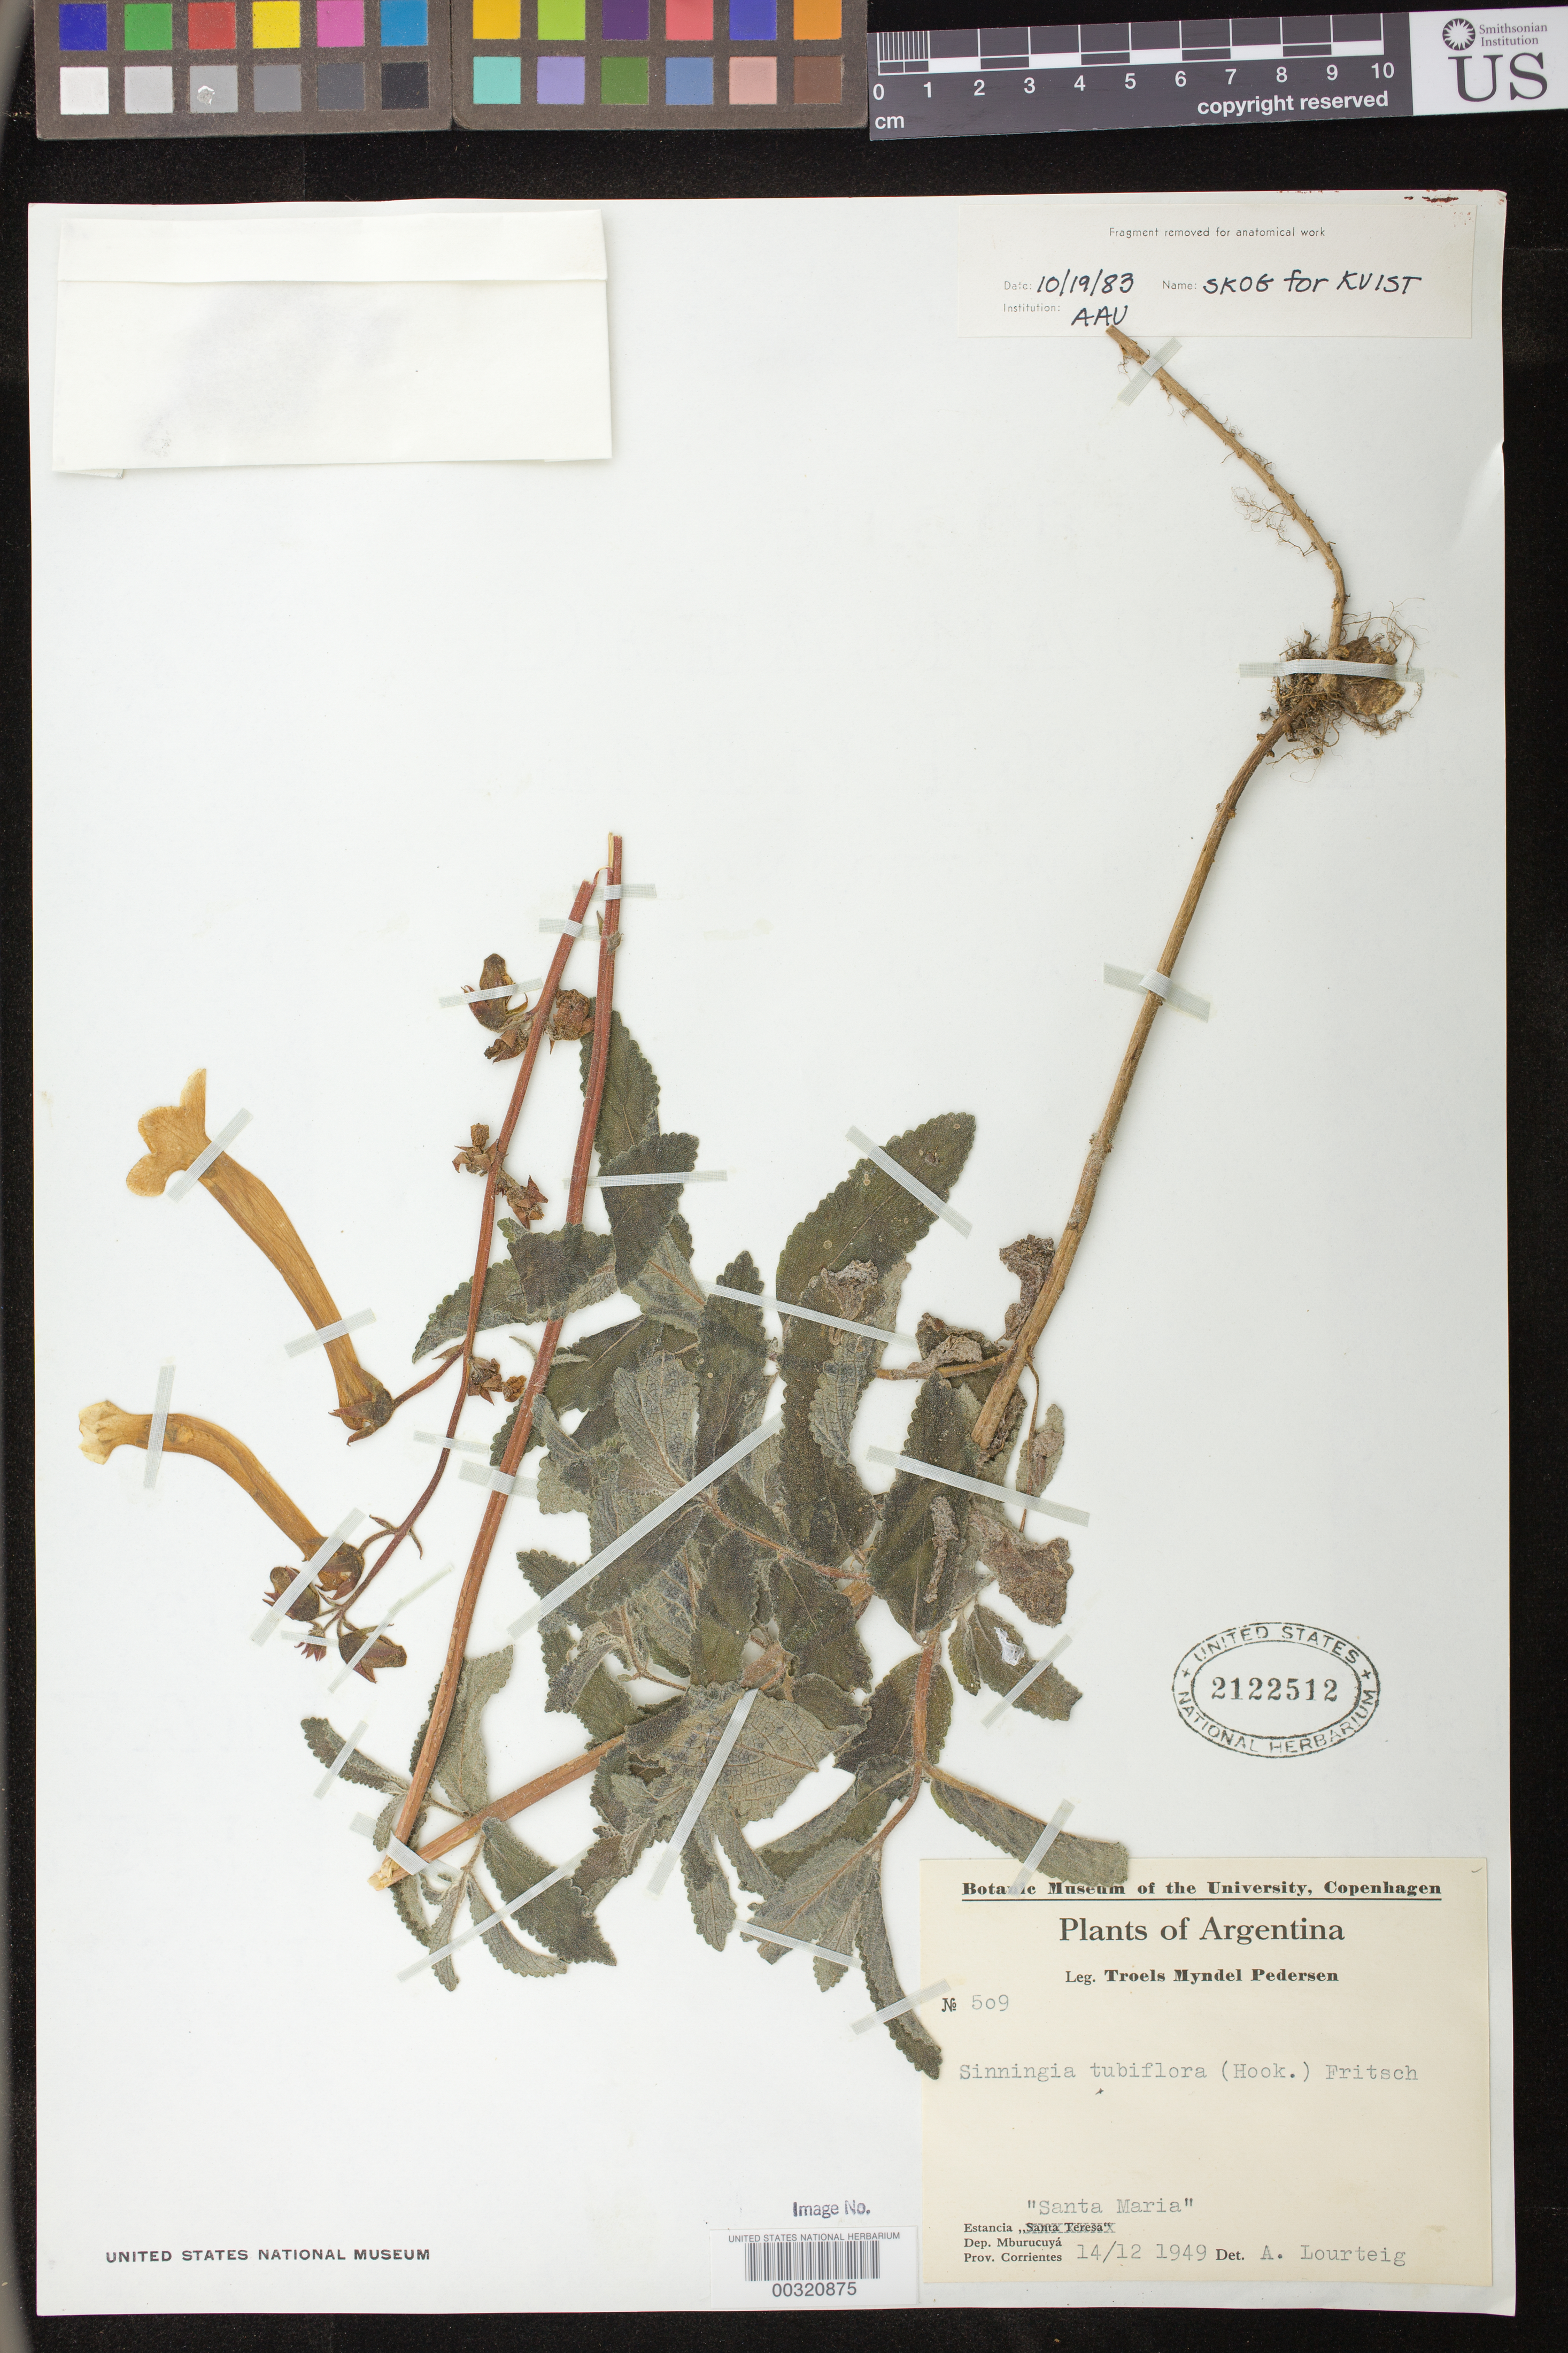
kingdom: Plantae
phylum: Tracheophyta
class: Magnoliopsida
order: Lamiales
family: Gesneriaceae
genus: Sinningia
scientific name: Sinningia tubiflora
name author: (Hook.) Fritsch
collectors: T. M. Pedersen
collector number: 509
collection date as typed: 14 Dec 1949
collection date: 1949-12-14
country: Argentina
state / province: Corrientes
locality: Dept. Mburucuya, Estancia "Santa Teresa"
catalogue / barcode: US 2122512